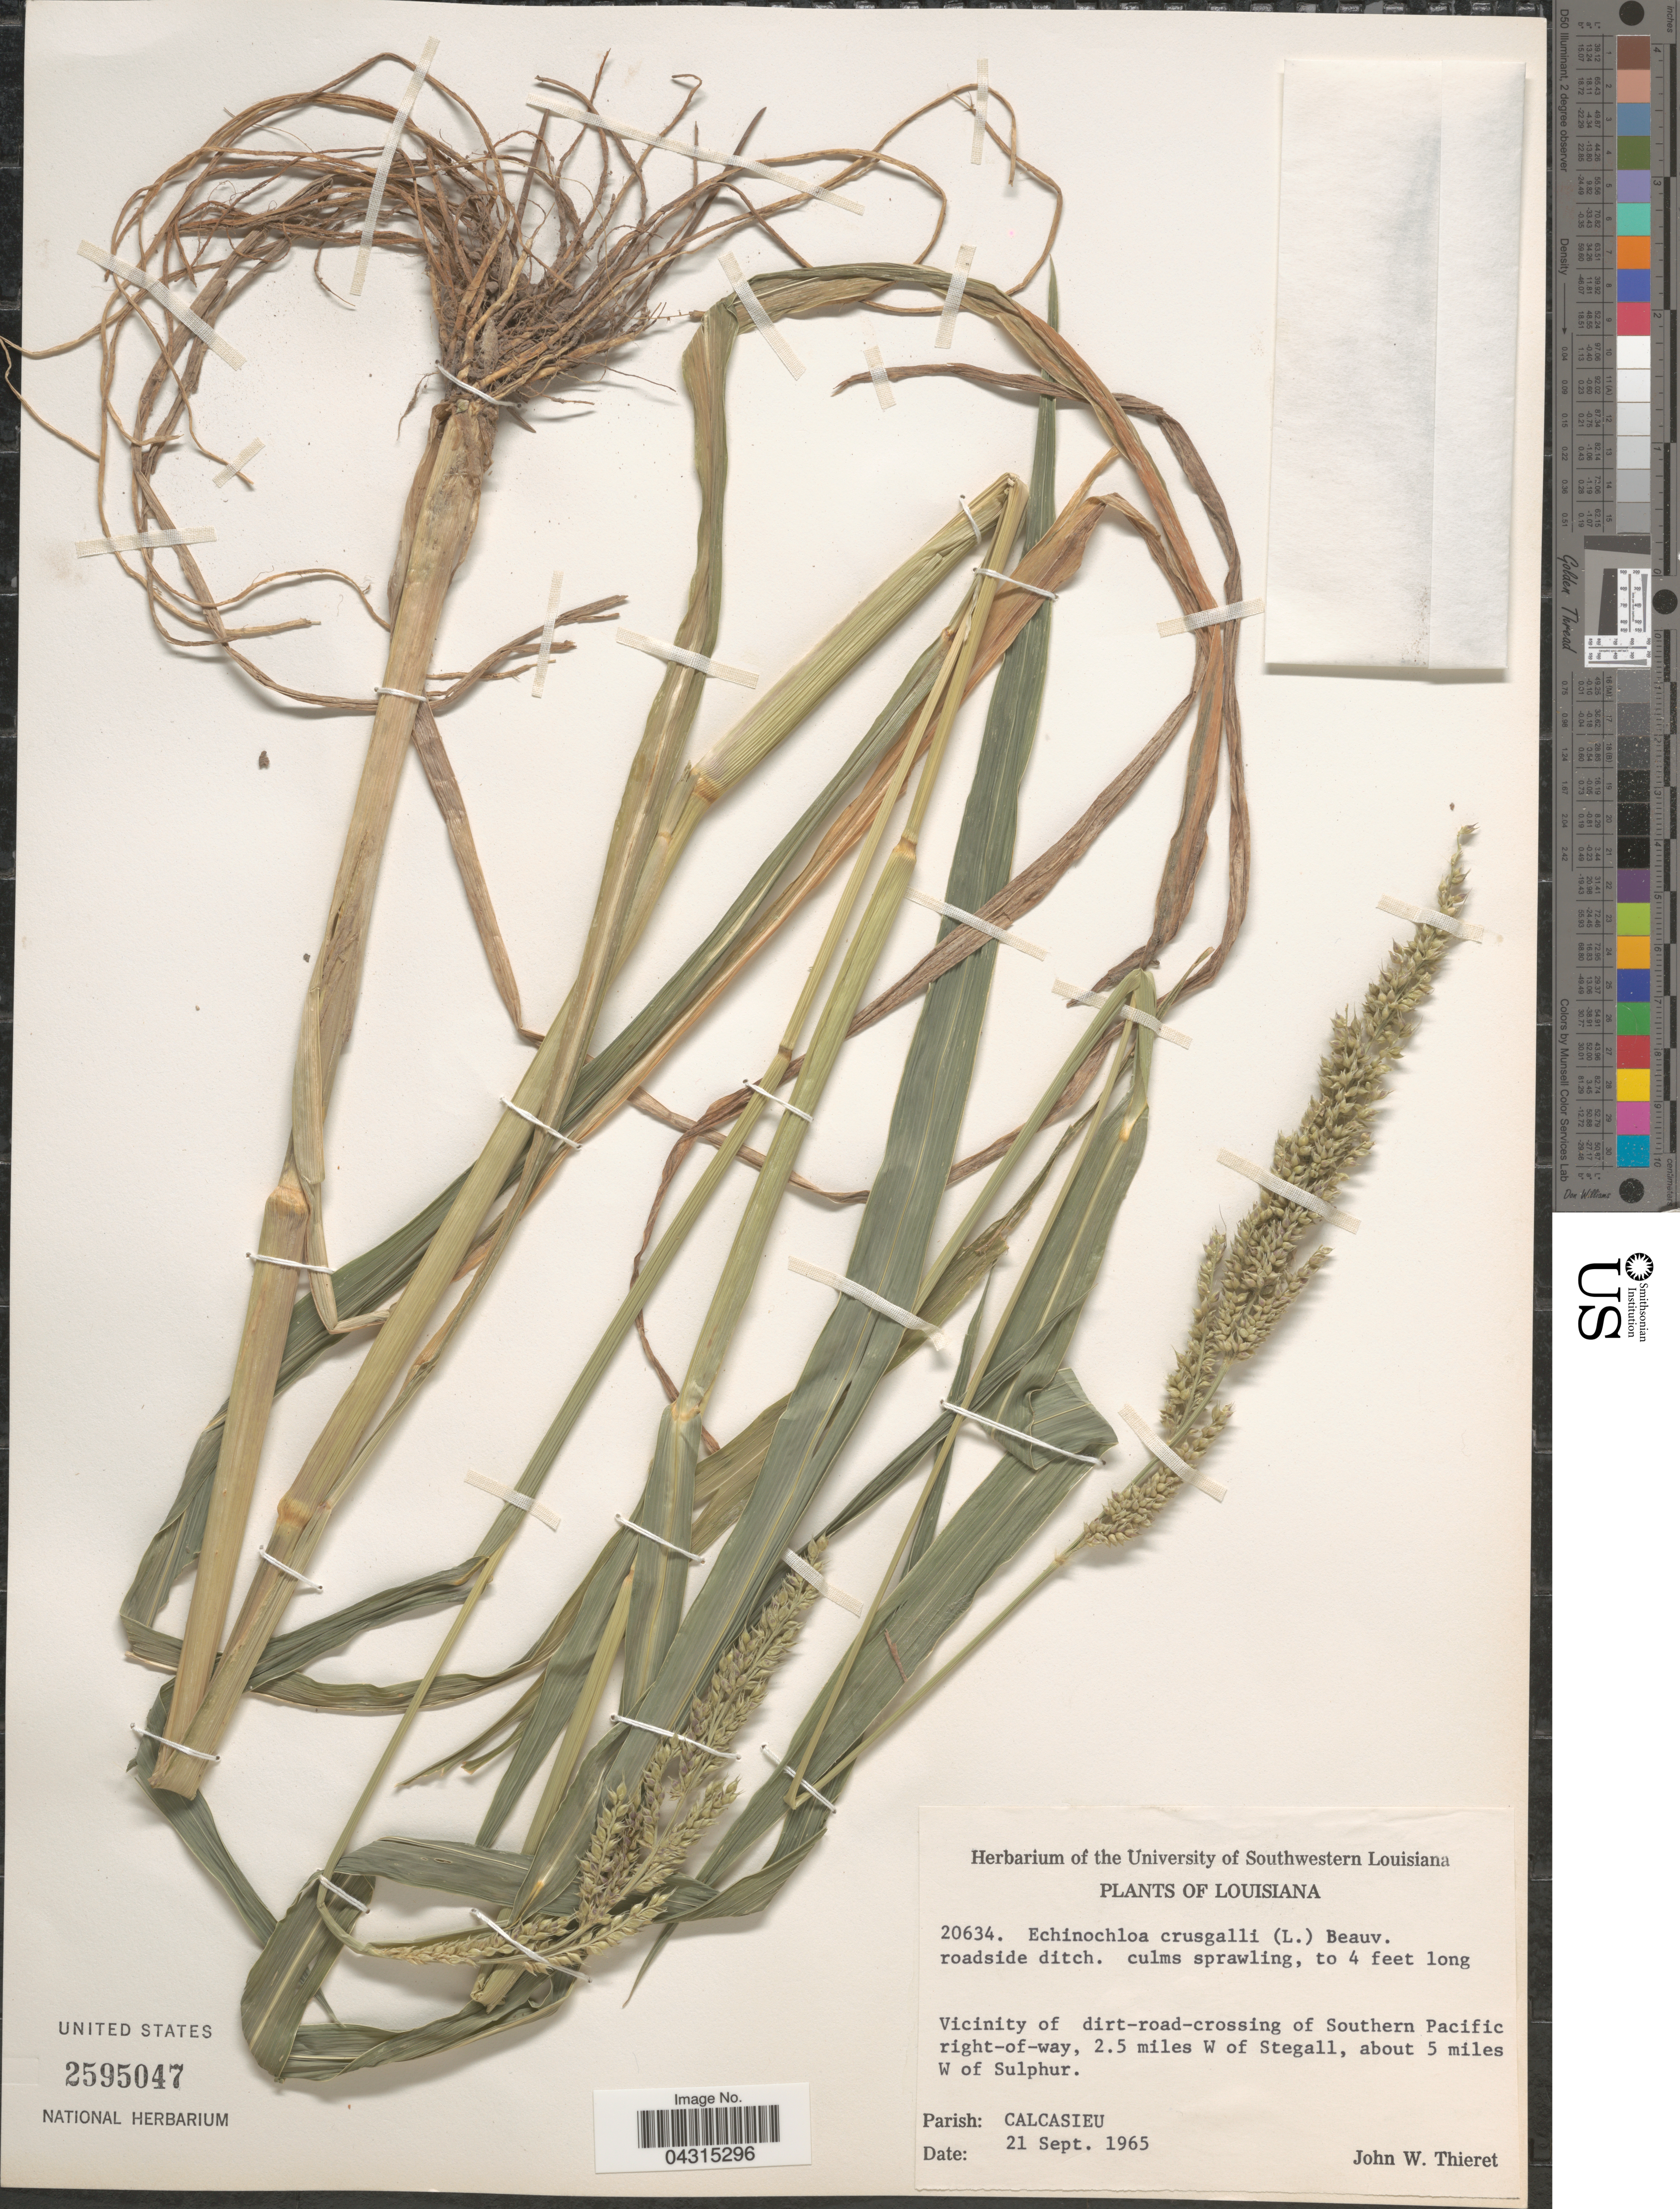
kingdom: Plantae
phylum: Tracheophyta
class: Liliopsida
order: Poales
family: Poaceae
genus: Echinochloa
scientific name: Echinochloa crus-galli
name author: (L.) P. Beauv.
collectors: J. W. Thieret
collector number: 20634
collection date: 1965-09-21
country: United States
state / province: Louisiana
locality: Vicinity of dirt-road-crossing of Southern Pacific right-of-way, 2.5 miles W of Stegall, about 5 miles W of Sulphur. Parish: Calcasieu.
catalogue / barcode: US 2595047